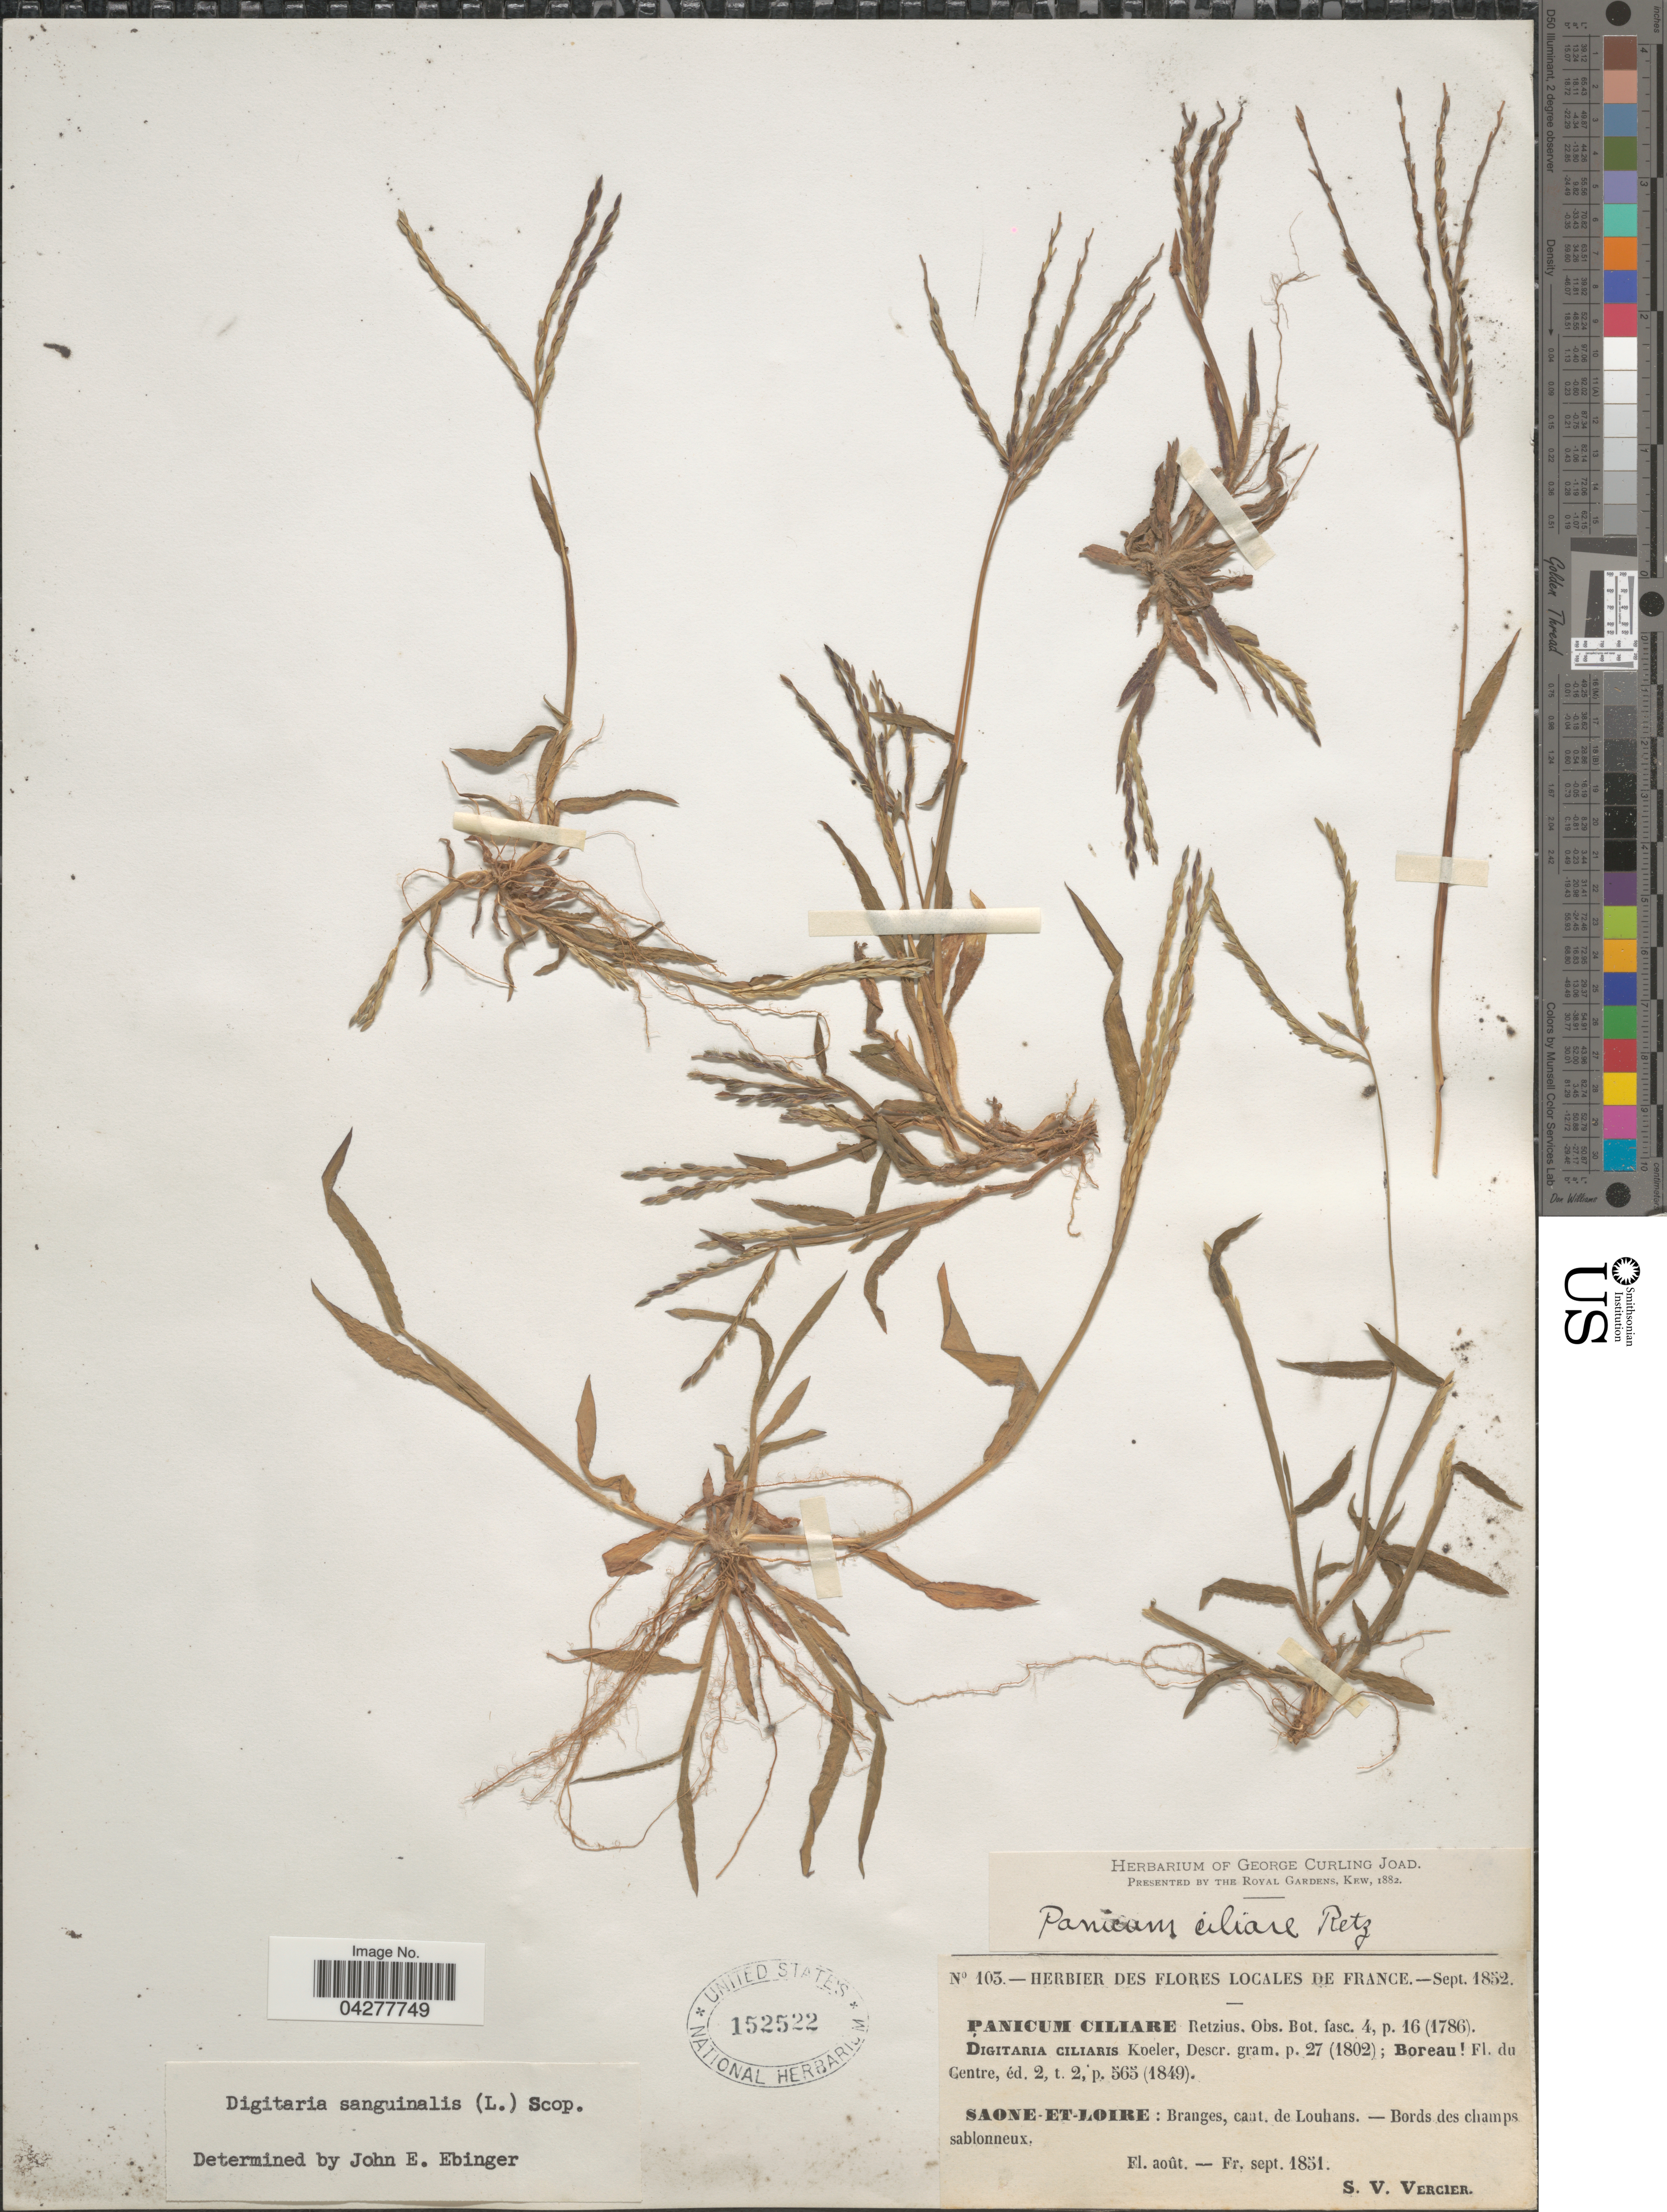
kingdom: Plantae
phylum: Tracheophyta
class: Liliopsida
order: Poales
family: Poaceae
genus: Digitaria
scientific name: Digitaria sanguinalis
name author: (L.) Scop.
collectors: S. Vercier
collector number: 103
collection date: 1851-08/1851-09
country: France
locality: Saone-et-Loire: Branges, cant. de Louhans. - Bords des champs sablonneux.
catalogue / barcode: US 152522